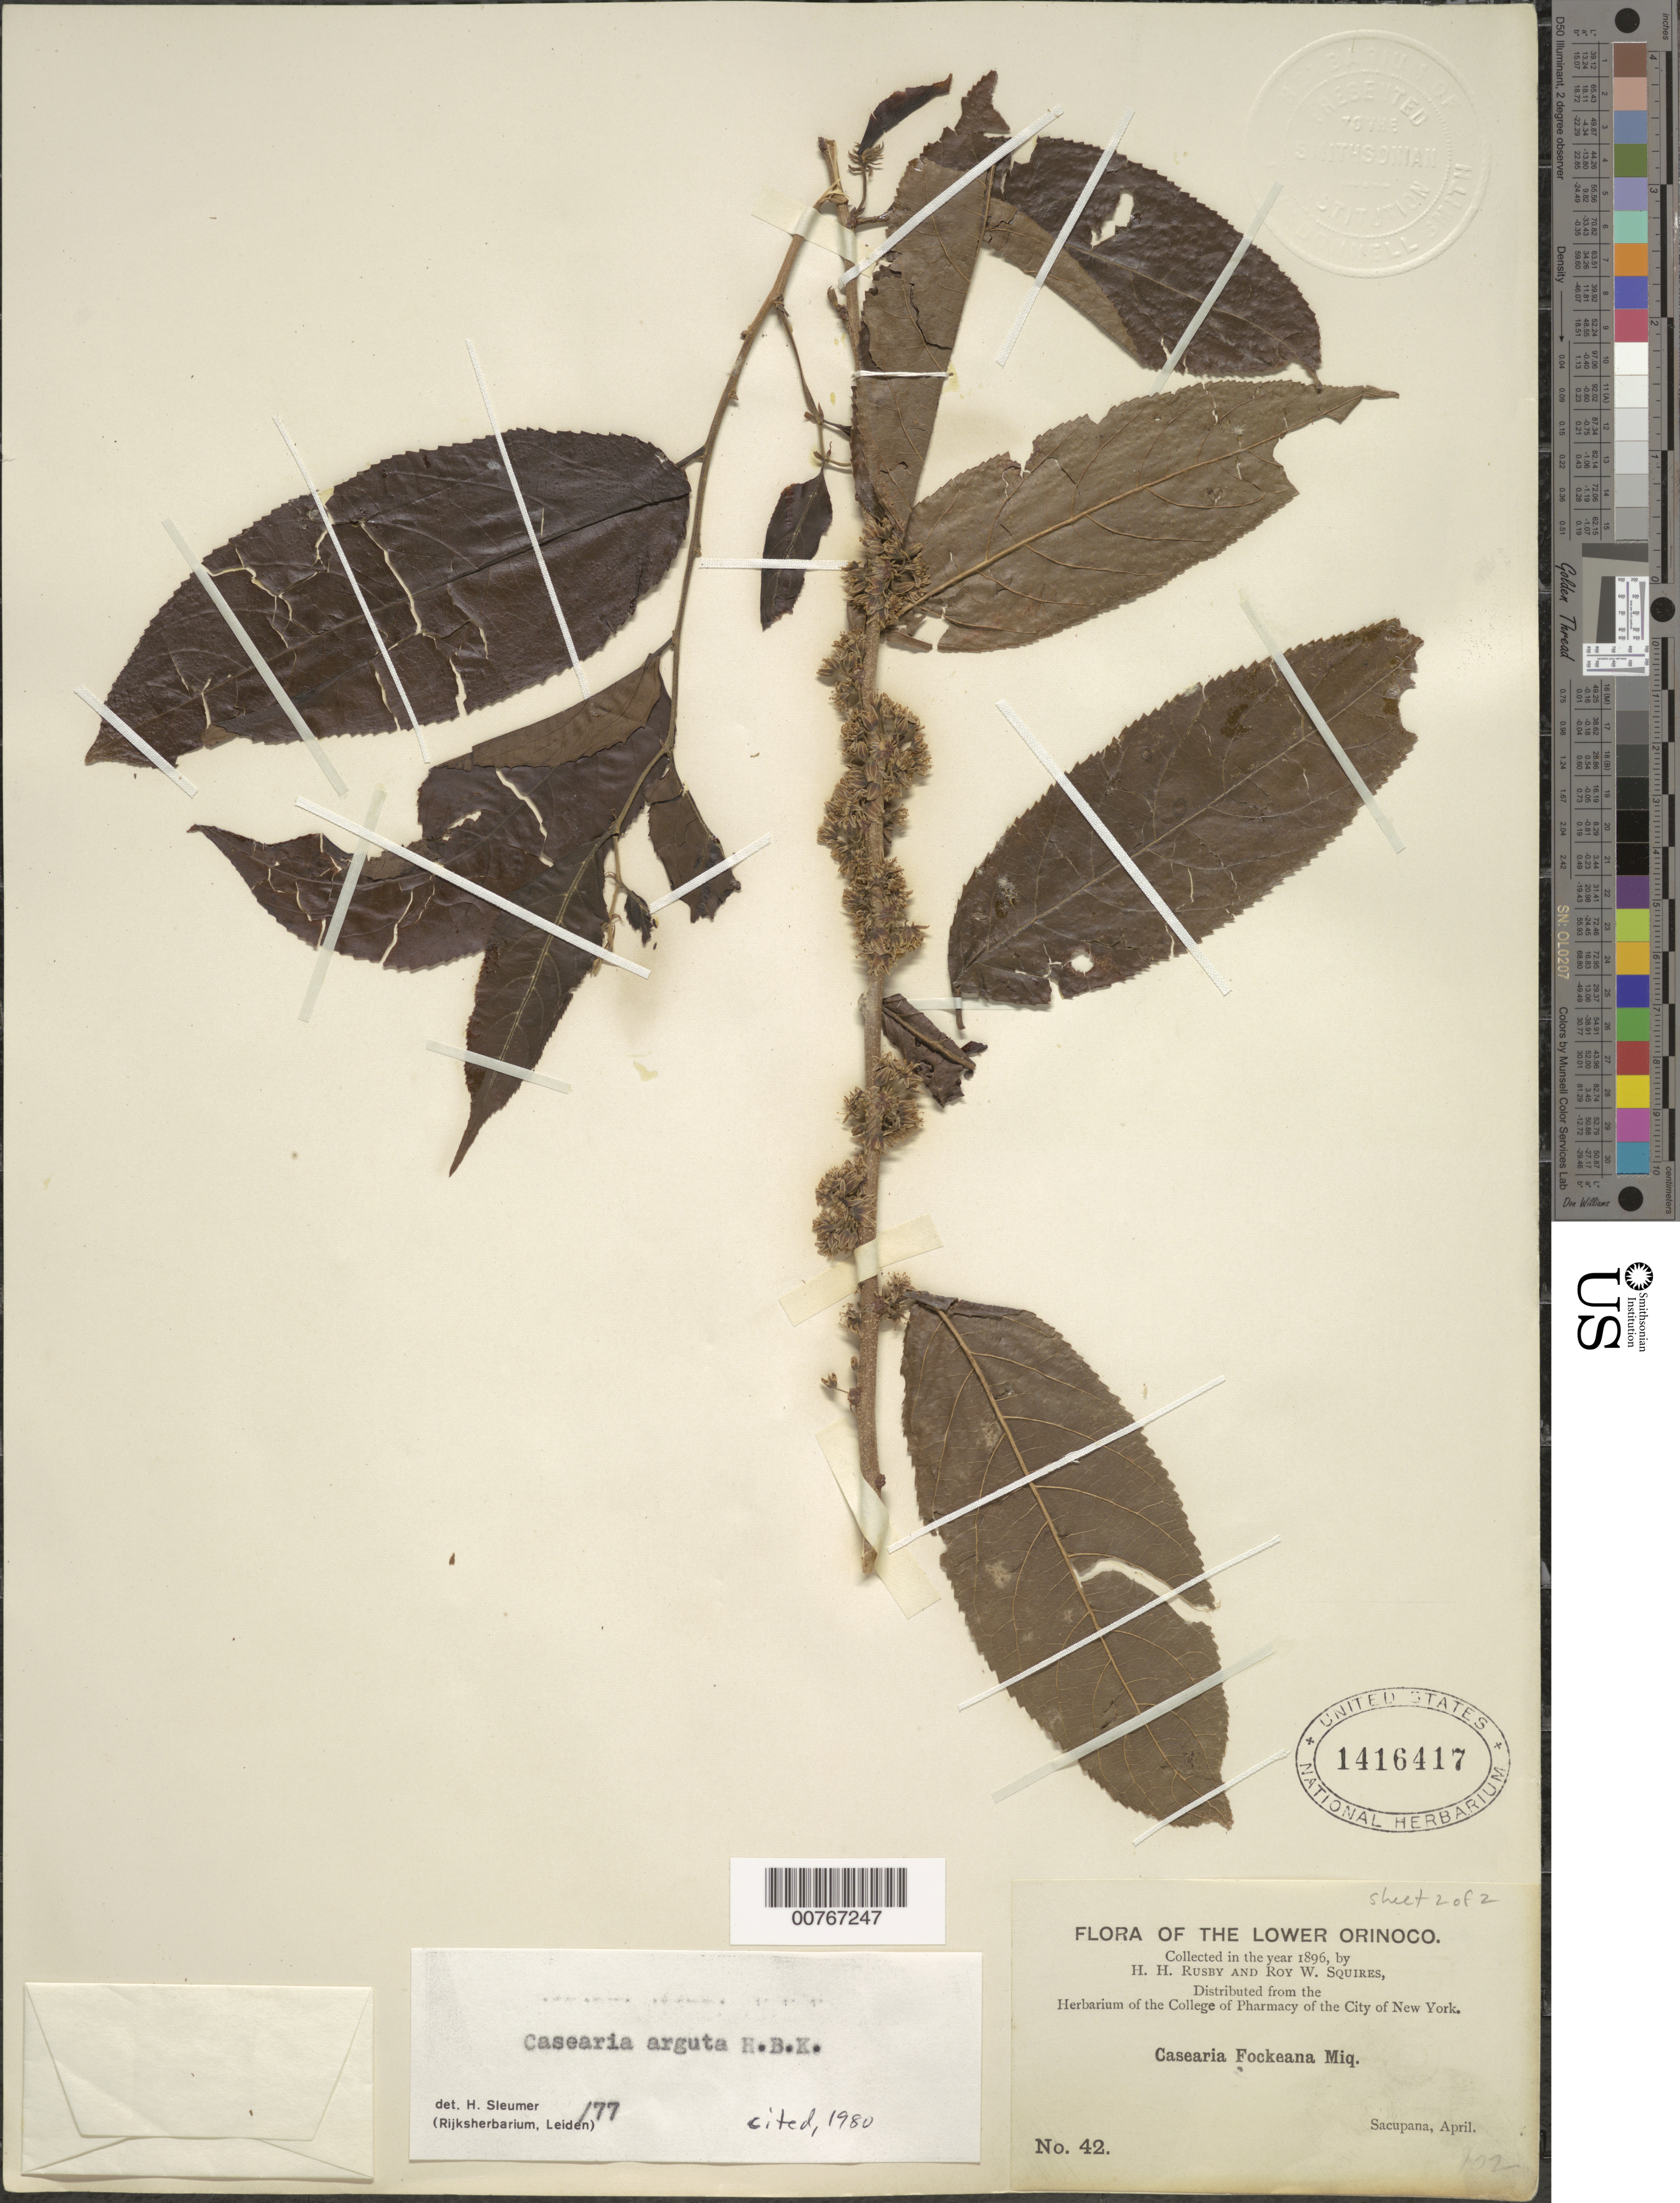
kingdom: Plantae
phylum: Tracheophyta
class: Magnoliopsida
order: Malpighiales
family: Salicaceae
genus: Casearia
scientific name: Casearia arguta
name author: Kunth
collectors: H. H. Rusby & R. Squires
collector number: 42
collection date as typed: April 1896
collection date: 1896-04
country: Venezuela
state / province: Delta Amacuro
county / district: Antonio Díaz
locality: Lower Orinoco, Sacupana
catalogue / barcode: US 1416417